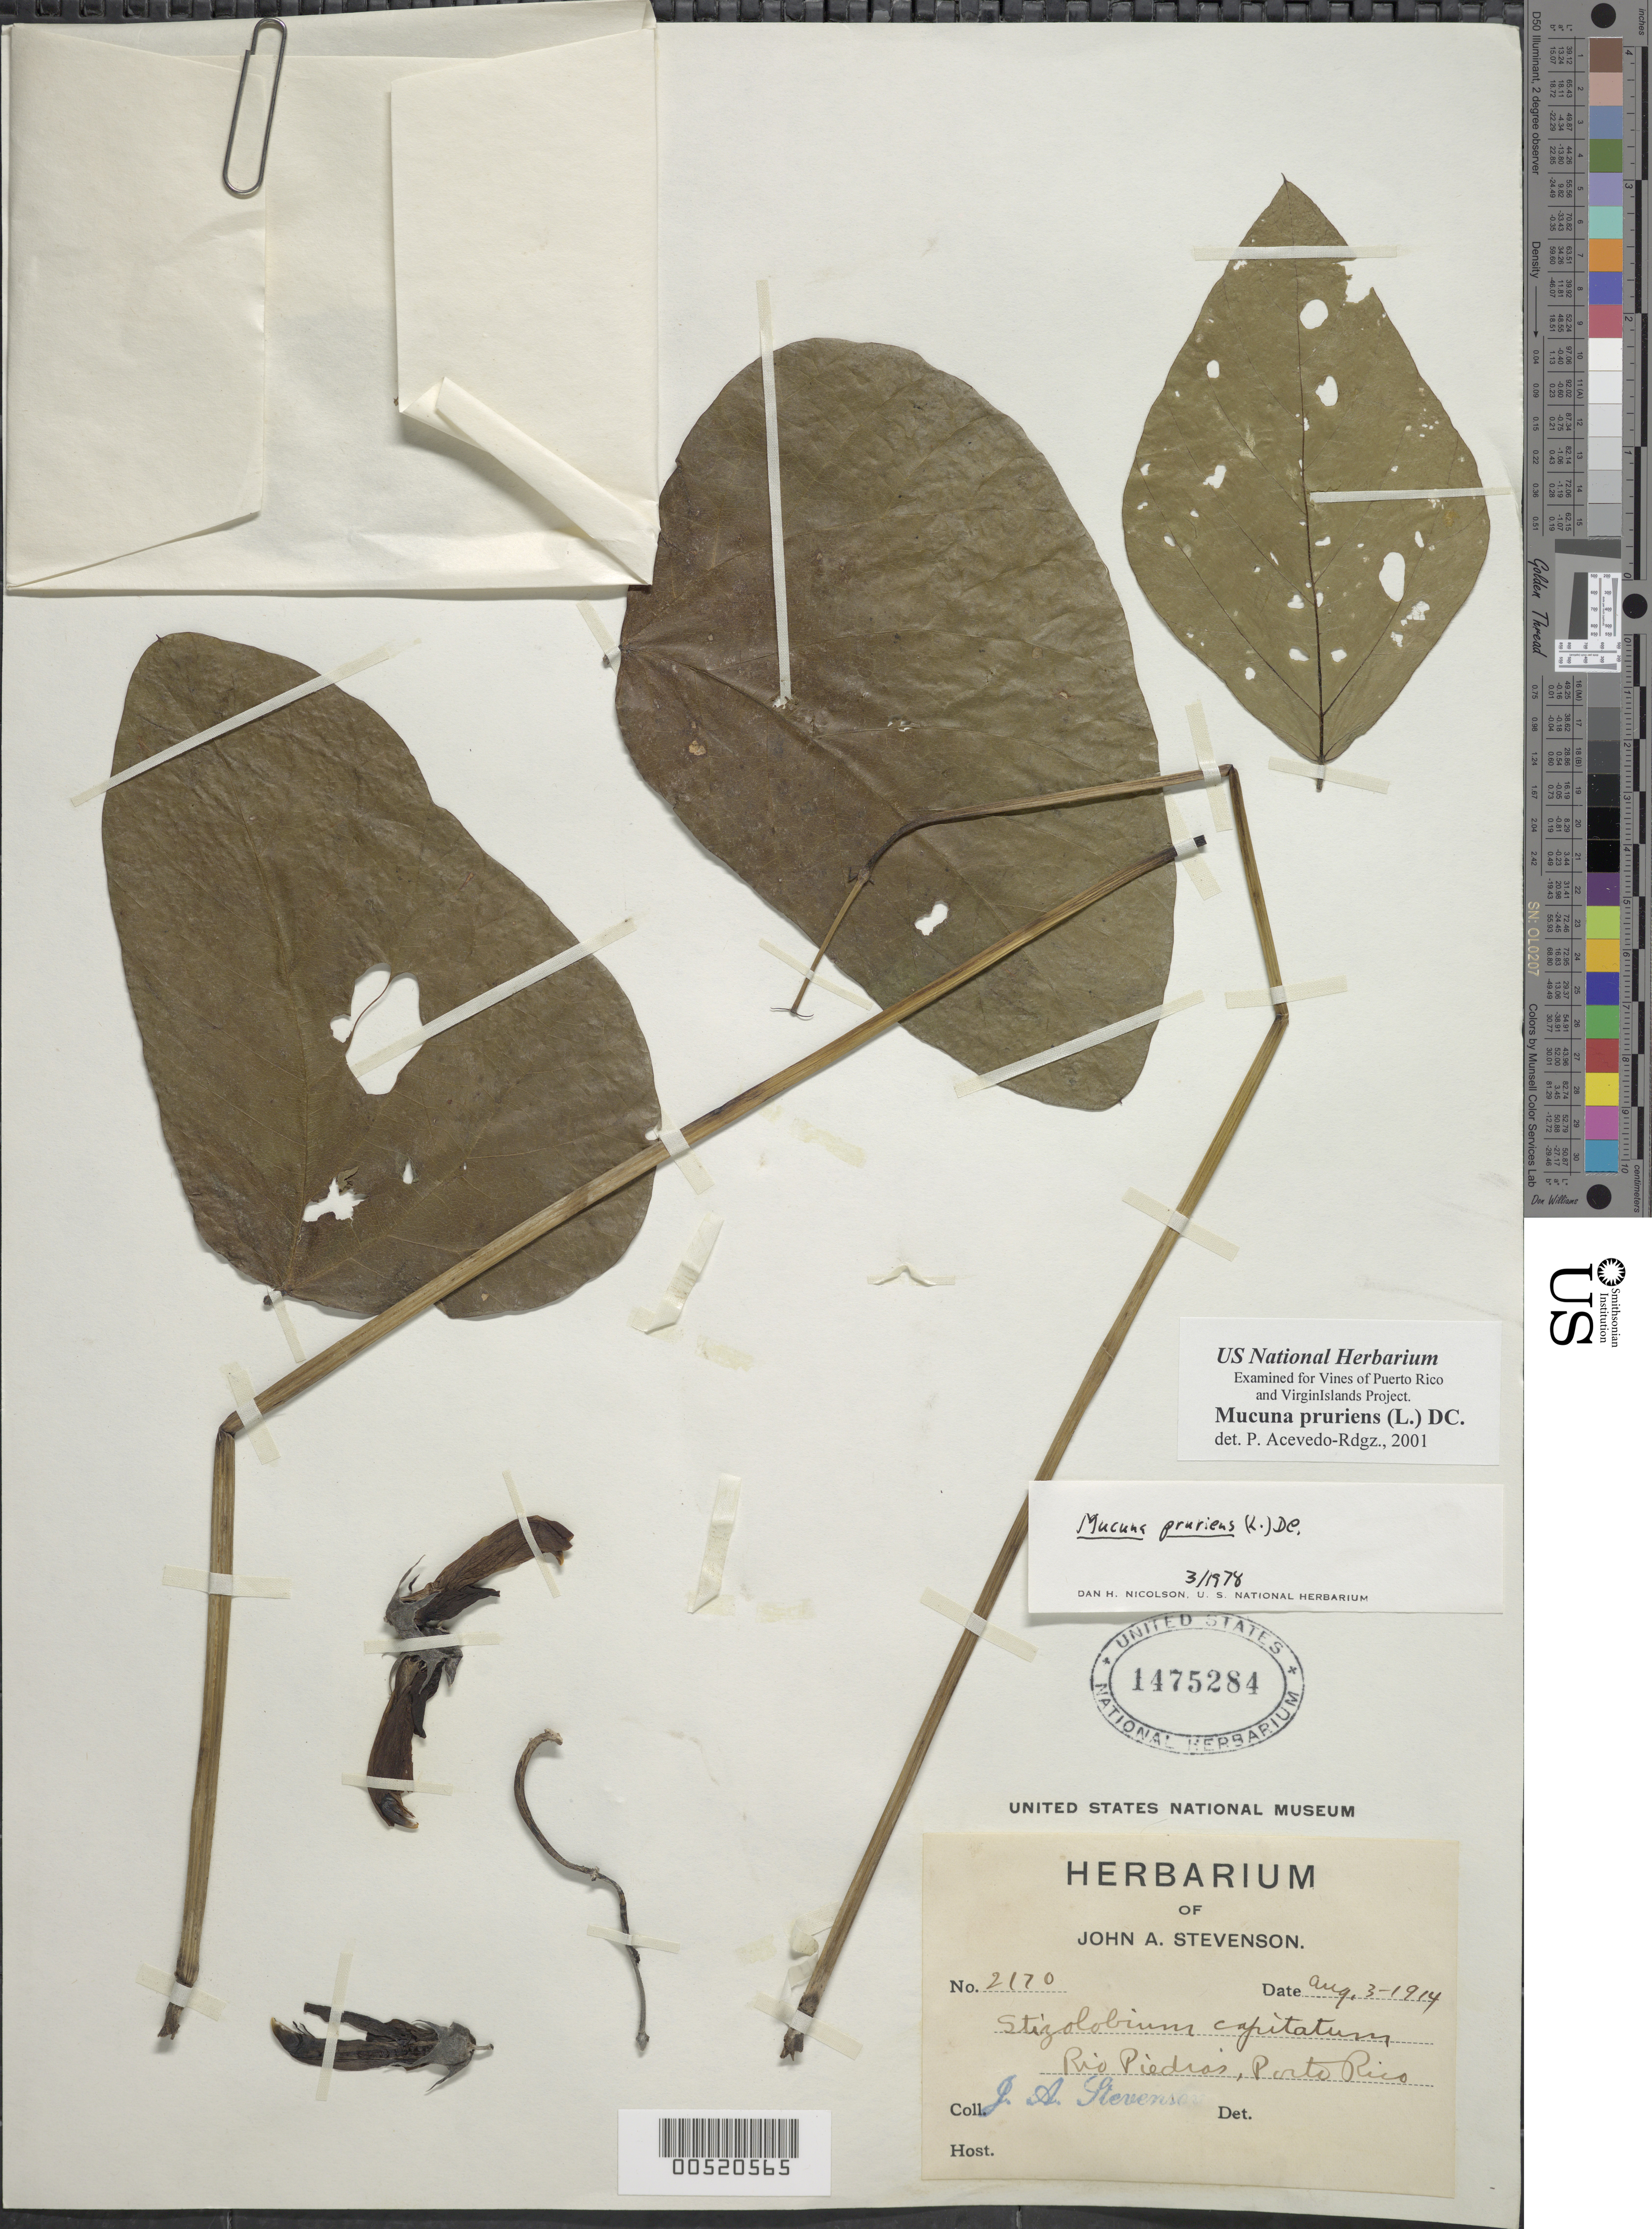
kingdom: Plantae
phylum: Tracheophyta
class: Magnoliopsida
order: Fabales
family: Fabaceae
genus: Mucuna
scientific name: Mucuna pruriens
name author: (L.) DC.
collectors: J. Stevenson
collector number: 2170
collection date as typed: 03 Aug 1914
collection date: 1914-08-03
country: Puerto Rico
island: Greater Antilles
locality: Rio Piedras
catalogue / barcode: US 1475284